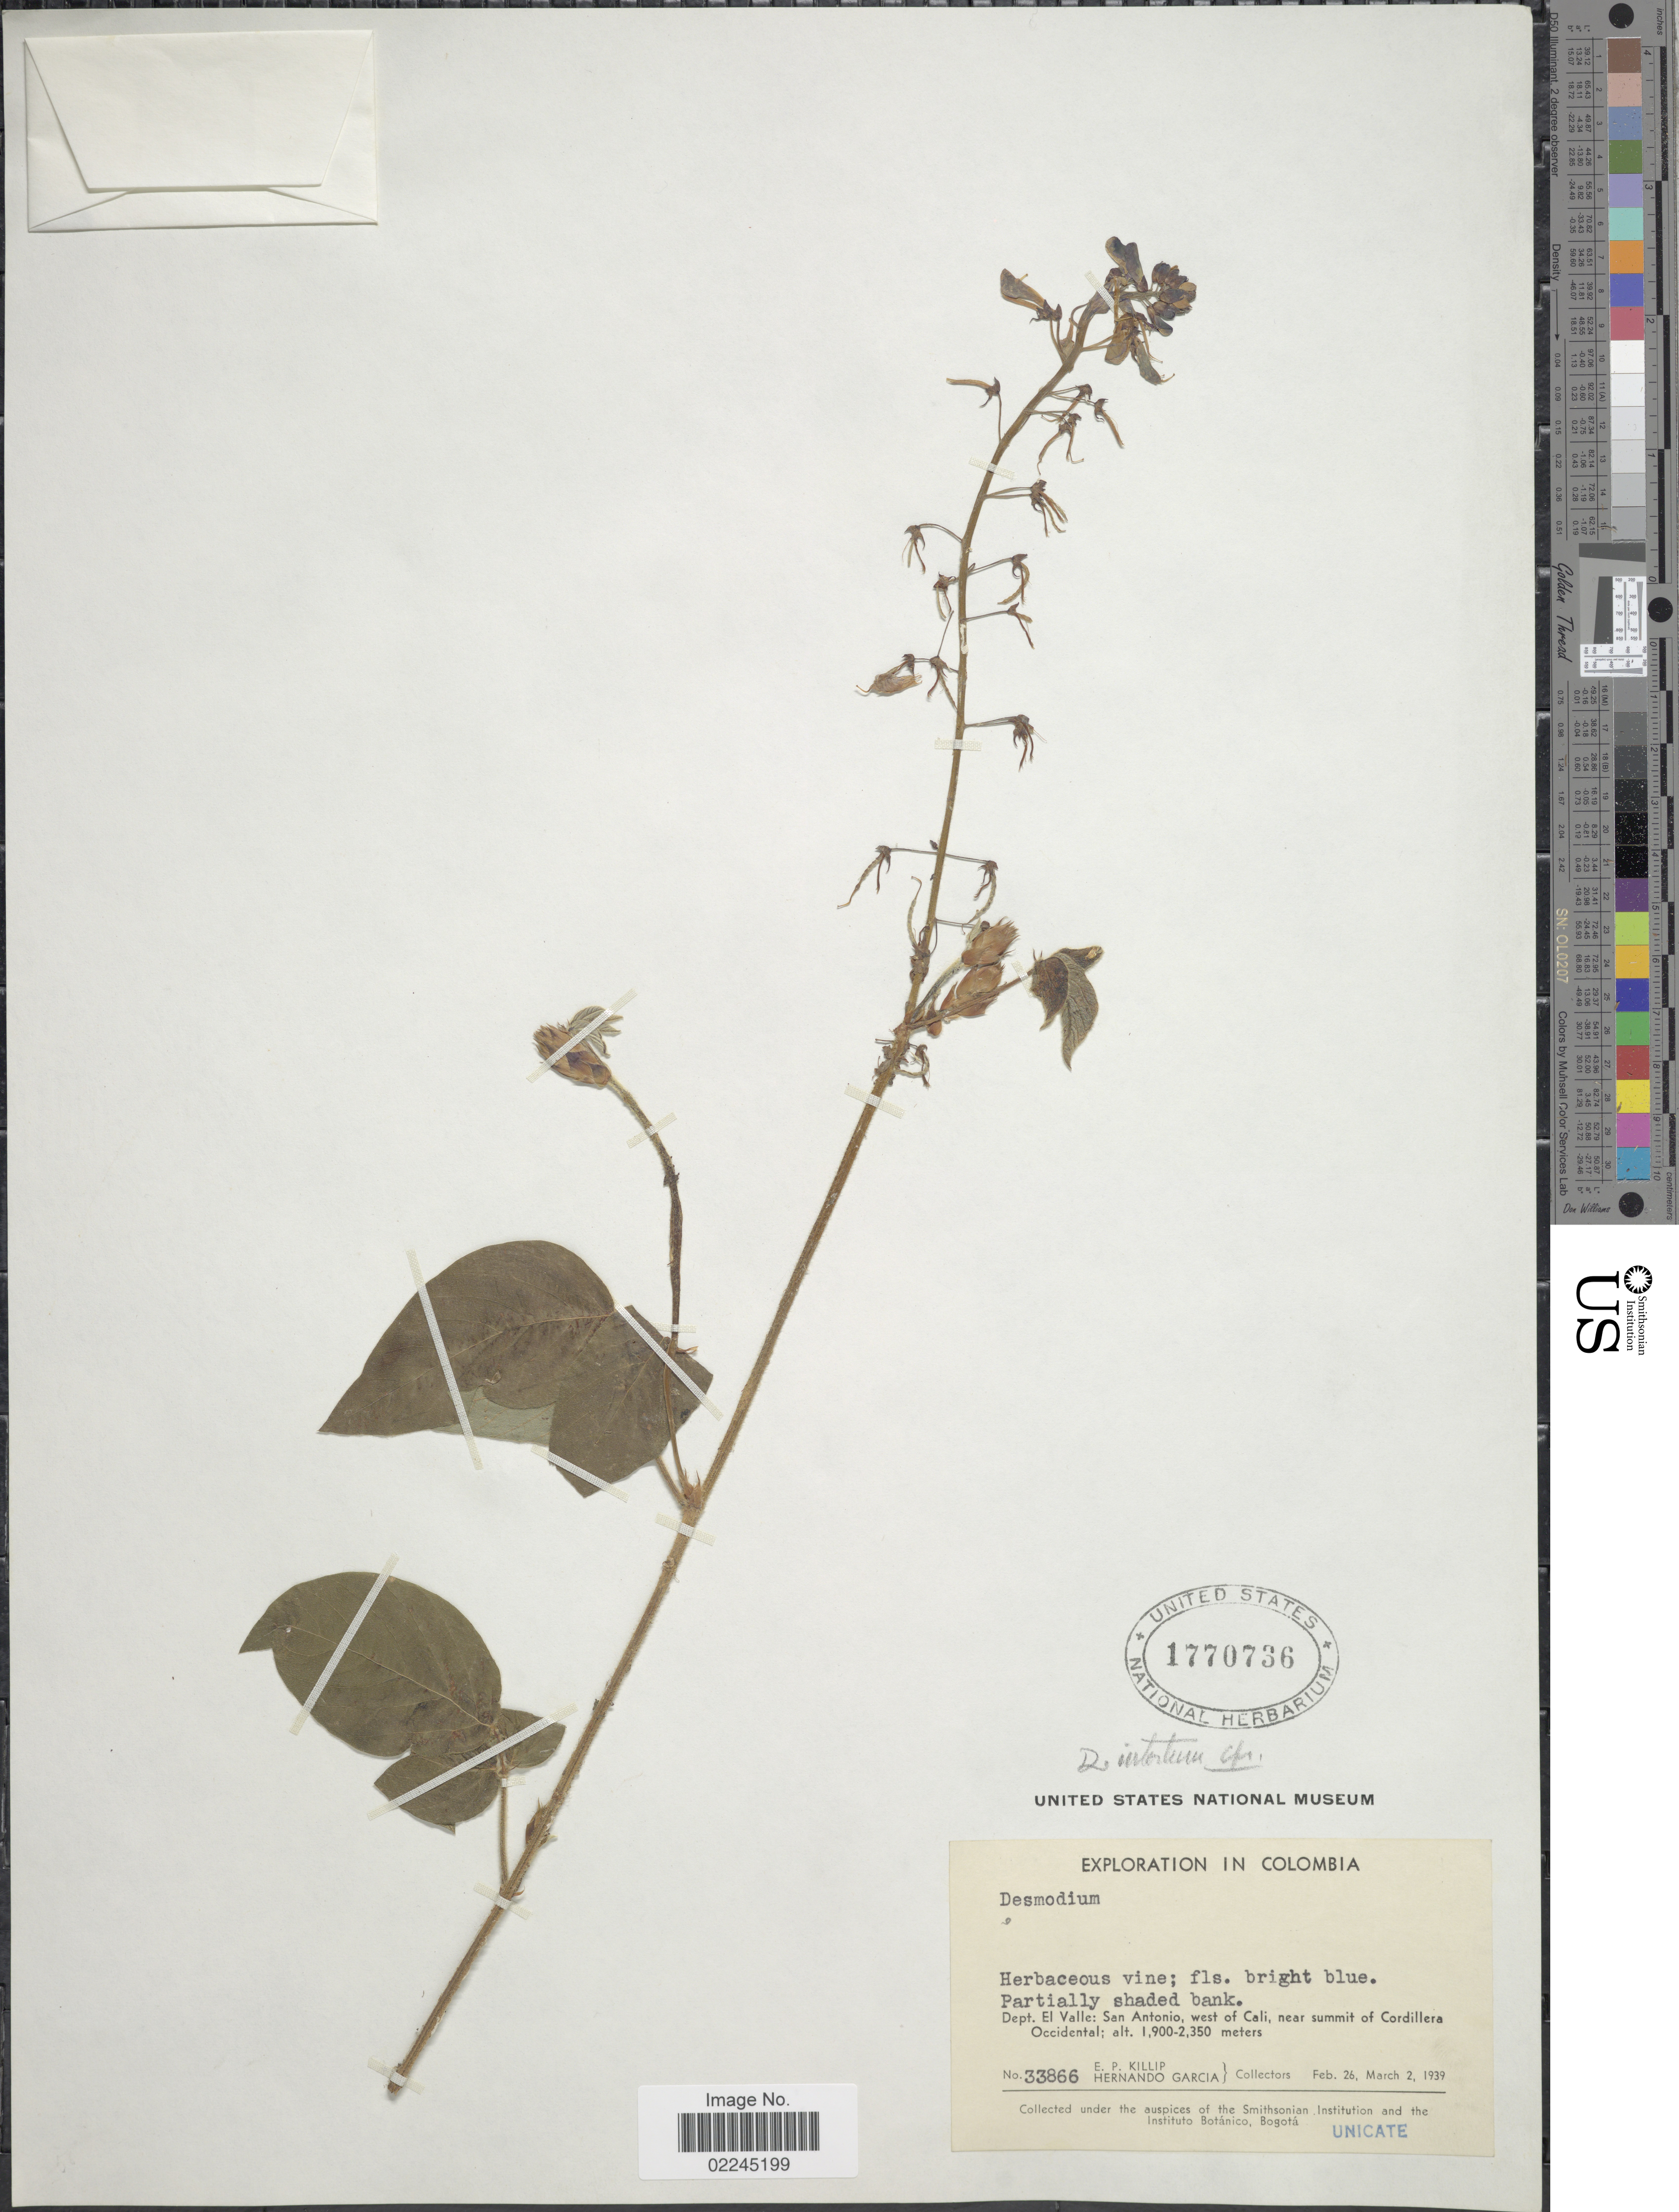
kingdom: Plantae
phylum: Tracheophyta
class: Magnoliopsida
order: Fabales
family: Fabaceae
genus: Desmodium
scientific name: Desmodium intortum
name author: (Mill.) Urb.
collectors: E. P. Killip & H. Garcia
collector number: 33866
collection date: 1939-02-26/1939-03-02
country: Colombia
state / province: Valle del Cauca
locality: Dept. El Valle: San Antonio, west of Cali, near summit of Cordillera Occidental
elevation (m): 1900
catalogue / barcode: US 1770736